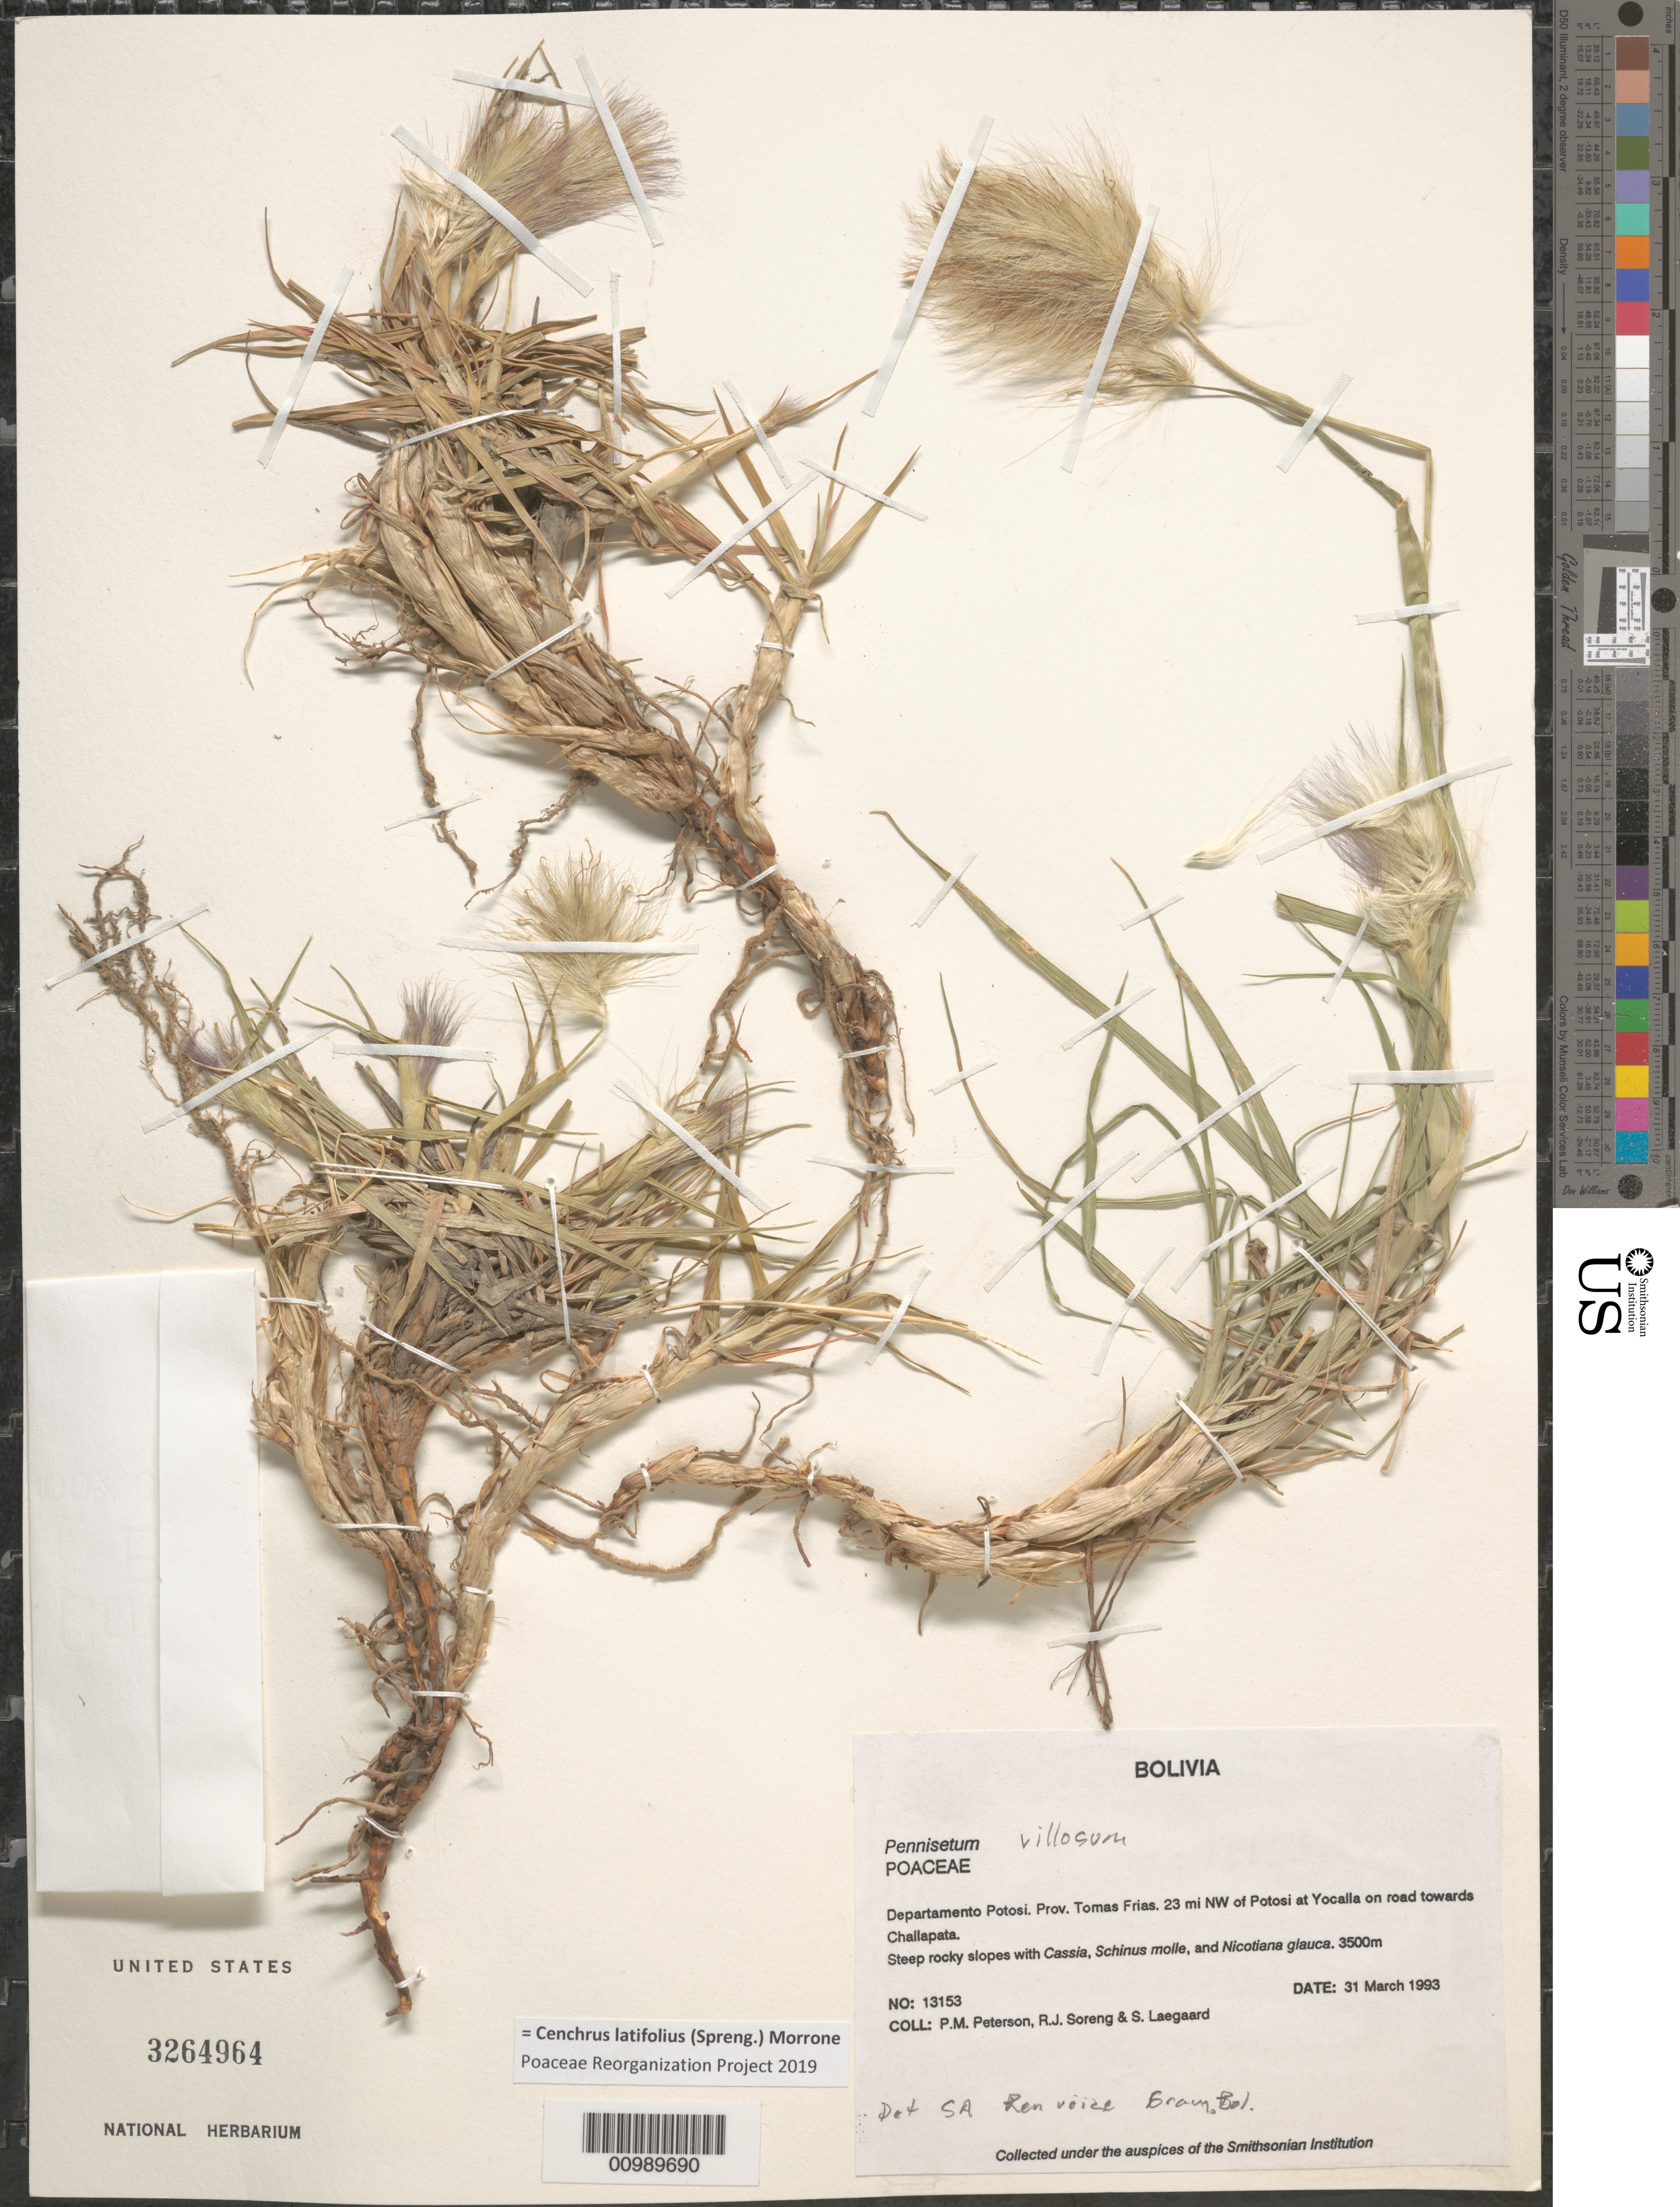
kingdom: Plantae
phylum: Tracheophyta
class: Liliopsida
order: Poales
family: Poaceae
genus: Cenchrus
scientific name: Cenchrus latifolius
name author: (Spreng.) Morrone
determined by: Poaceae Reorganization Project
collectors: P. M. Peterson, R. J. Soreng & S. Lægaard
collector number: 13153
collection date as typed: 31 Mar 1993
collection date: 1993-03-31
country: Bolivia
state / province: Potosi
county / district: Prov. Tomas Frias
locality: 23 mi NW of Potosi at Yocalla on road towards Challapata.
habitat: Steep rocky slopes with Cassia, Schinus molle, and Nicotiana glauca.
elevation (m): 3500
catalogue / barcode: US 3264964